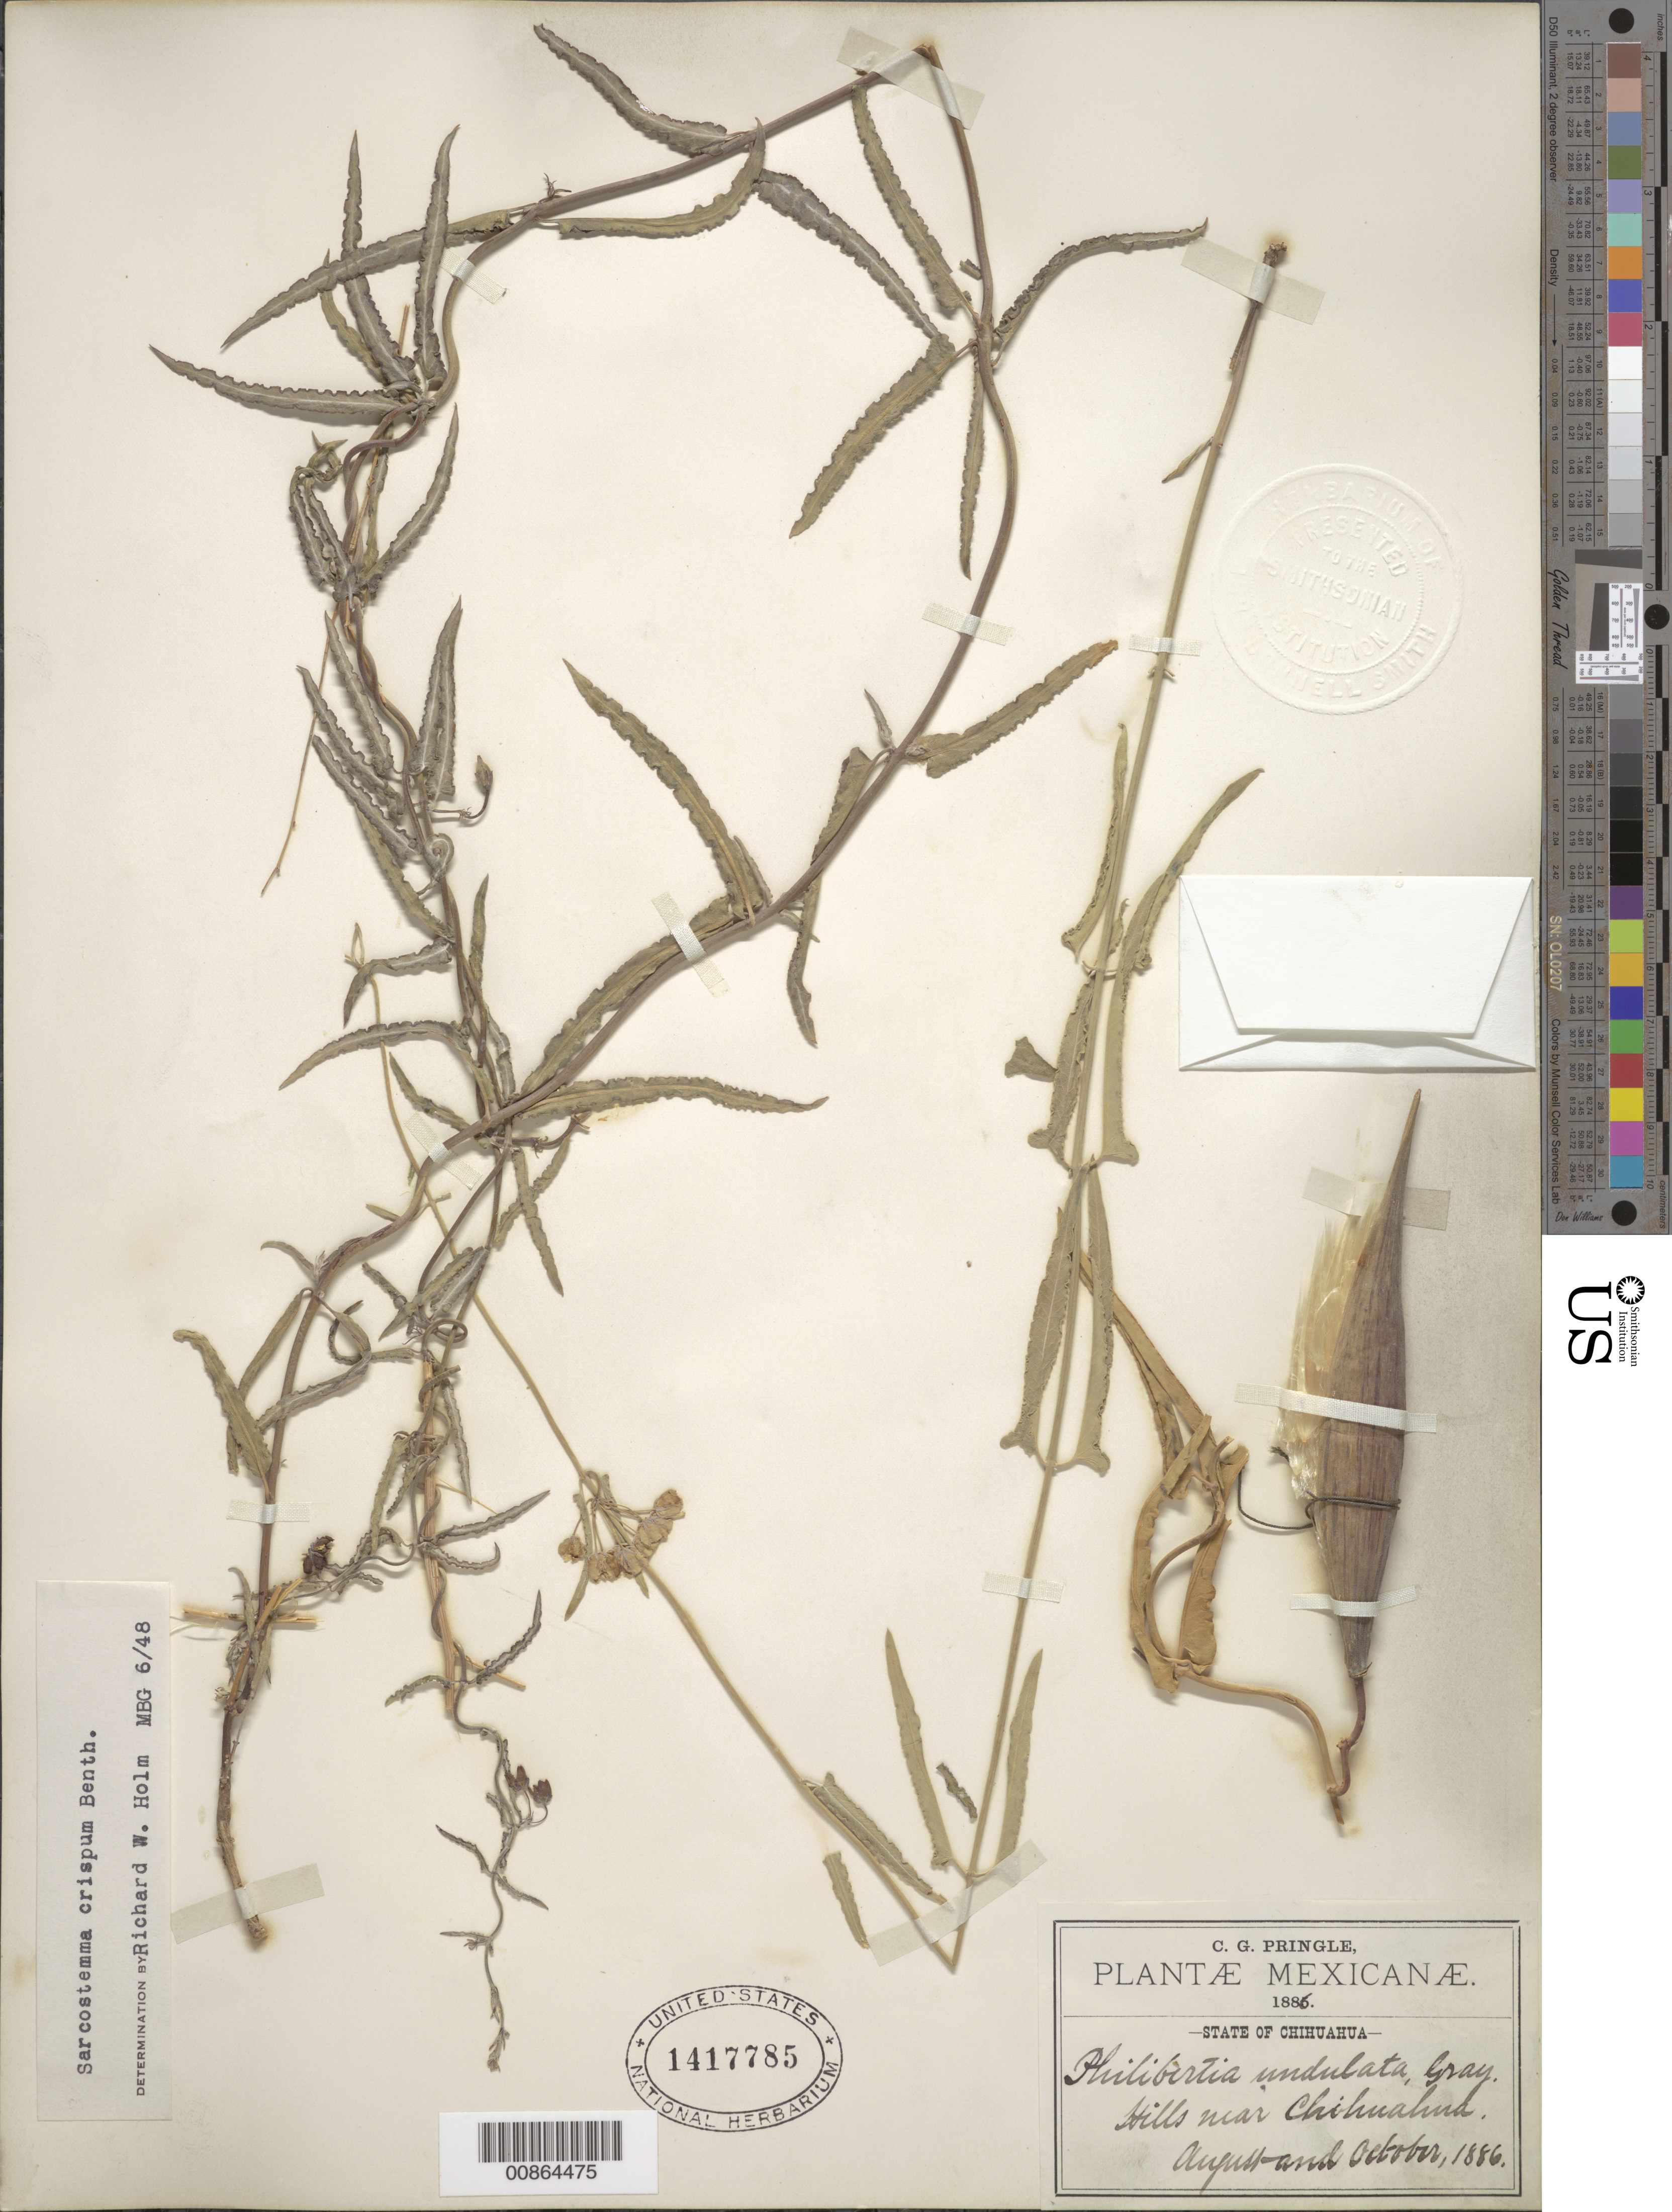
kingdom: Plantae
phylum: Tracheophyta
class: Magnoliopsida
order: Gentianales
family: Apocynaceae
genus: Sarcostemma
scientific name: Sarcostemma crispum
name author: Benth.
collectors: C. G. Pringle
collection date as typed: Aug 1886 to -- Oct 1886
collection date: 1886-08/1886-10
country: Mexico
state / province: Chihuahua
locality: Near Chihuahua.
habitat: Hills.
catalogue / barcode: US 1417785